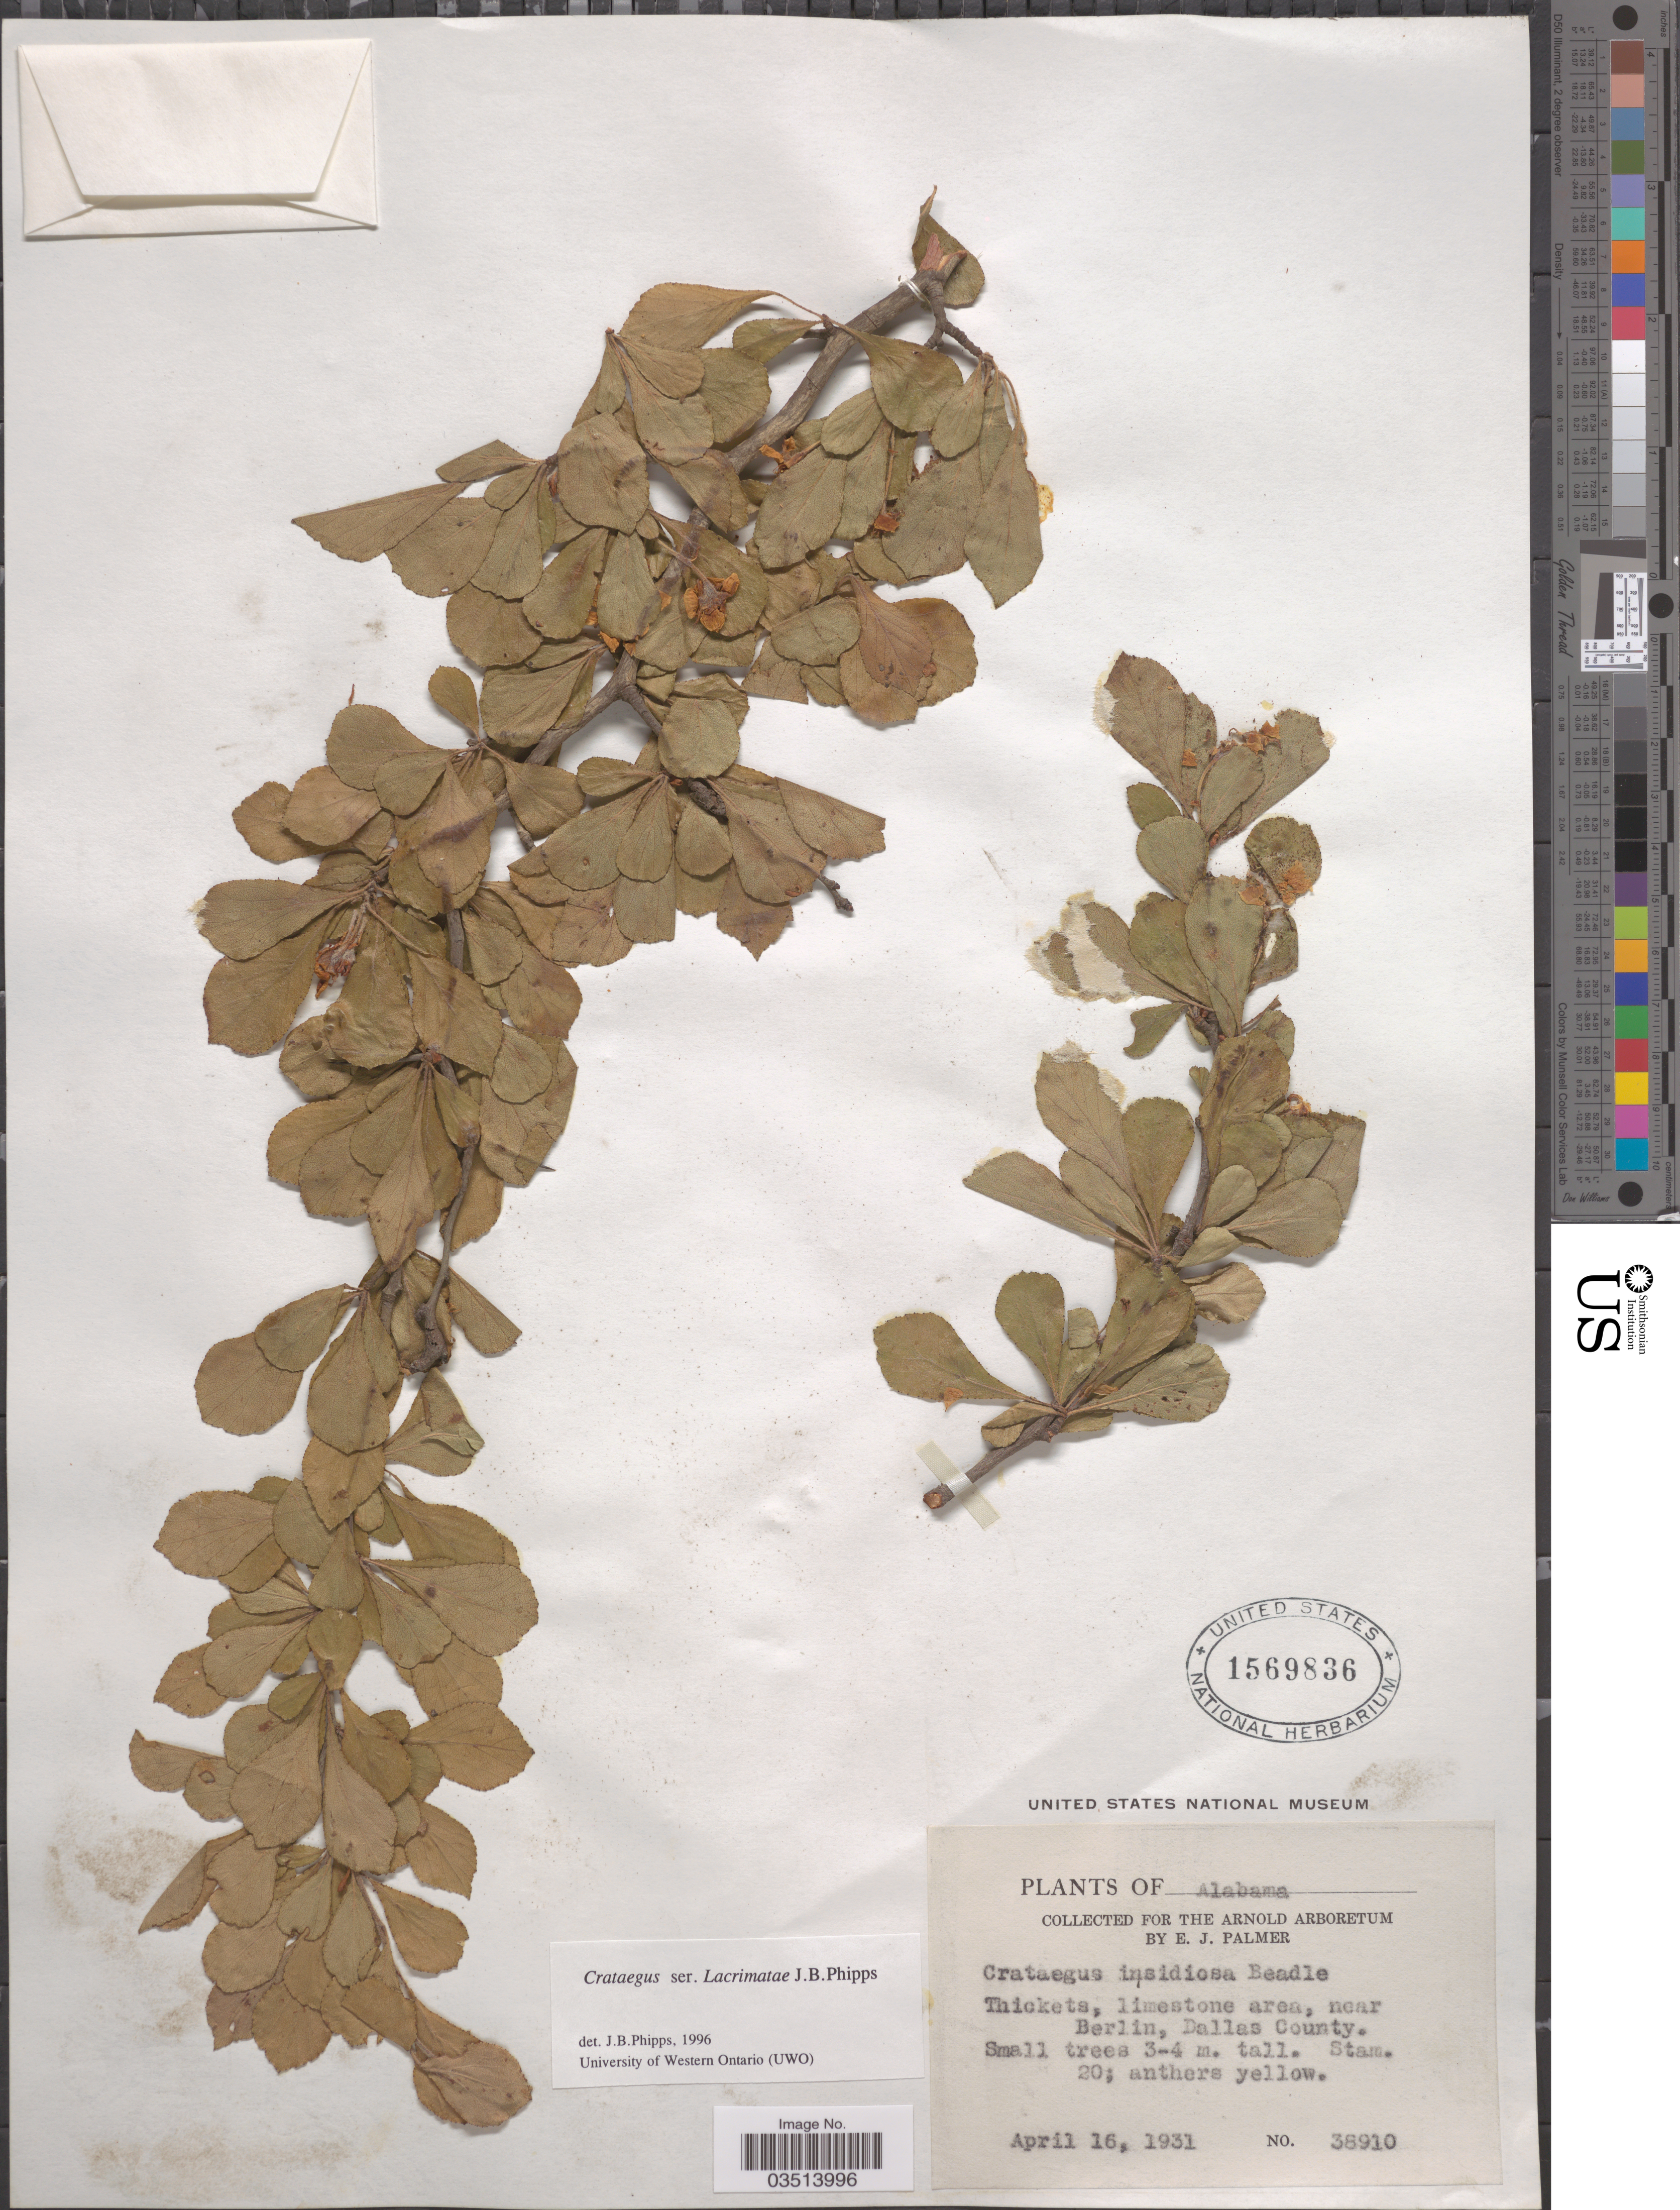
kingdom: Plantae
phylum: Tracheophyta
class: Magnoliopsida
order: Rosales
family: Rosaceae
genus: Crataegus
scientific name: Crataegus condigna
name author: Beadle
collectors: E. J. Palmer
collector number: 38910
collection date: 1931-04-16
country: United States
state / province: Alabama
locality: Near Berlin, Dallas County.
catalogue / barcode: US 1569836